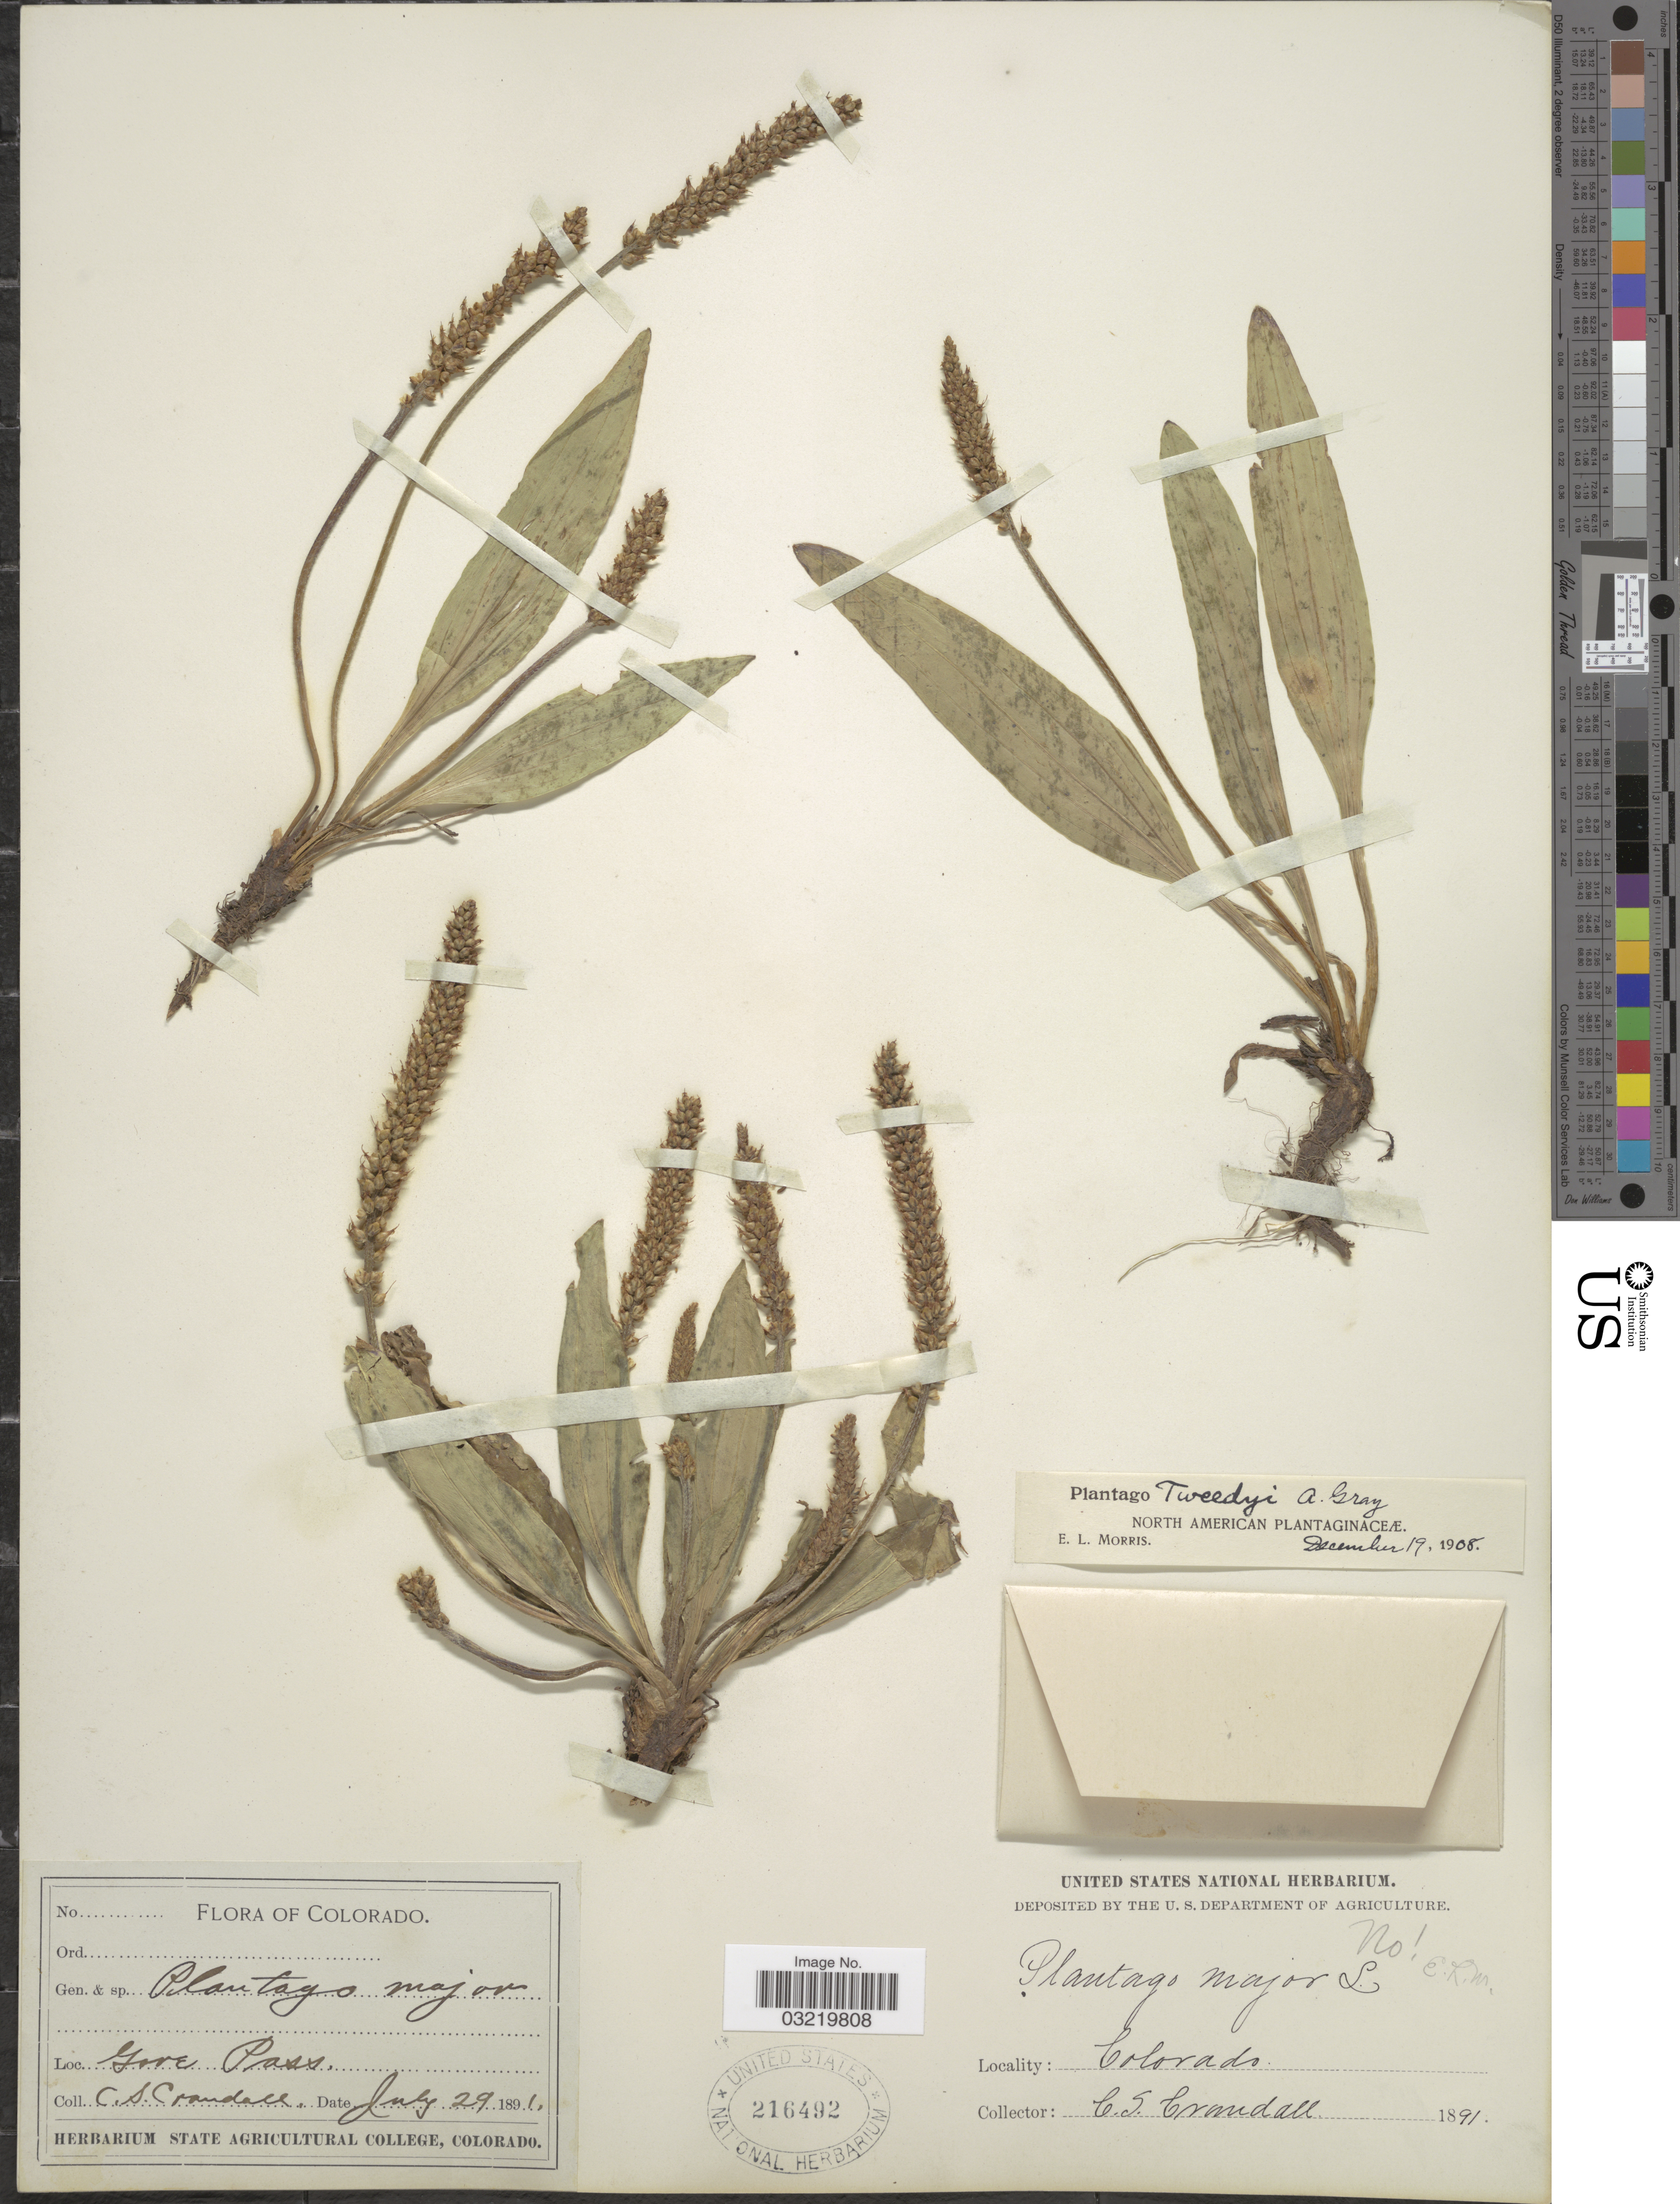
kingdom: Plantae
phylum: Tracheophyta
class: Magnoliopsida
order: Lamiales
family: Plantaginaceae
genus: Plantago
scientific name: Plantago tweedyi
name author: A. Gray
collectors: C. Crandall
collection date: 1891-07-29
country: United States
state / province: Colorado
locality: Gove Pass.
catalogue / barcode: US 216492